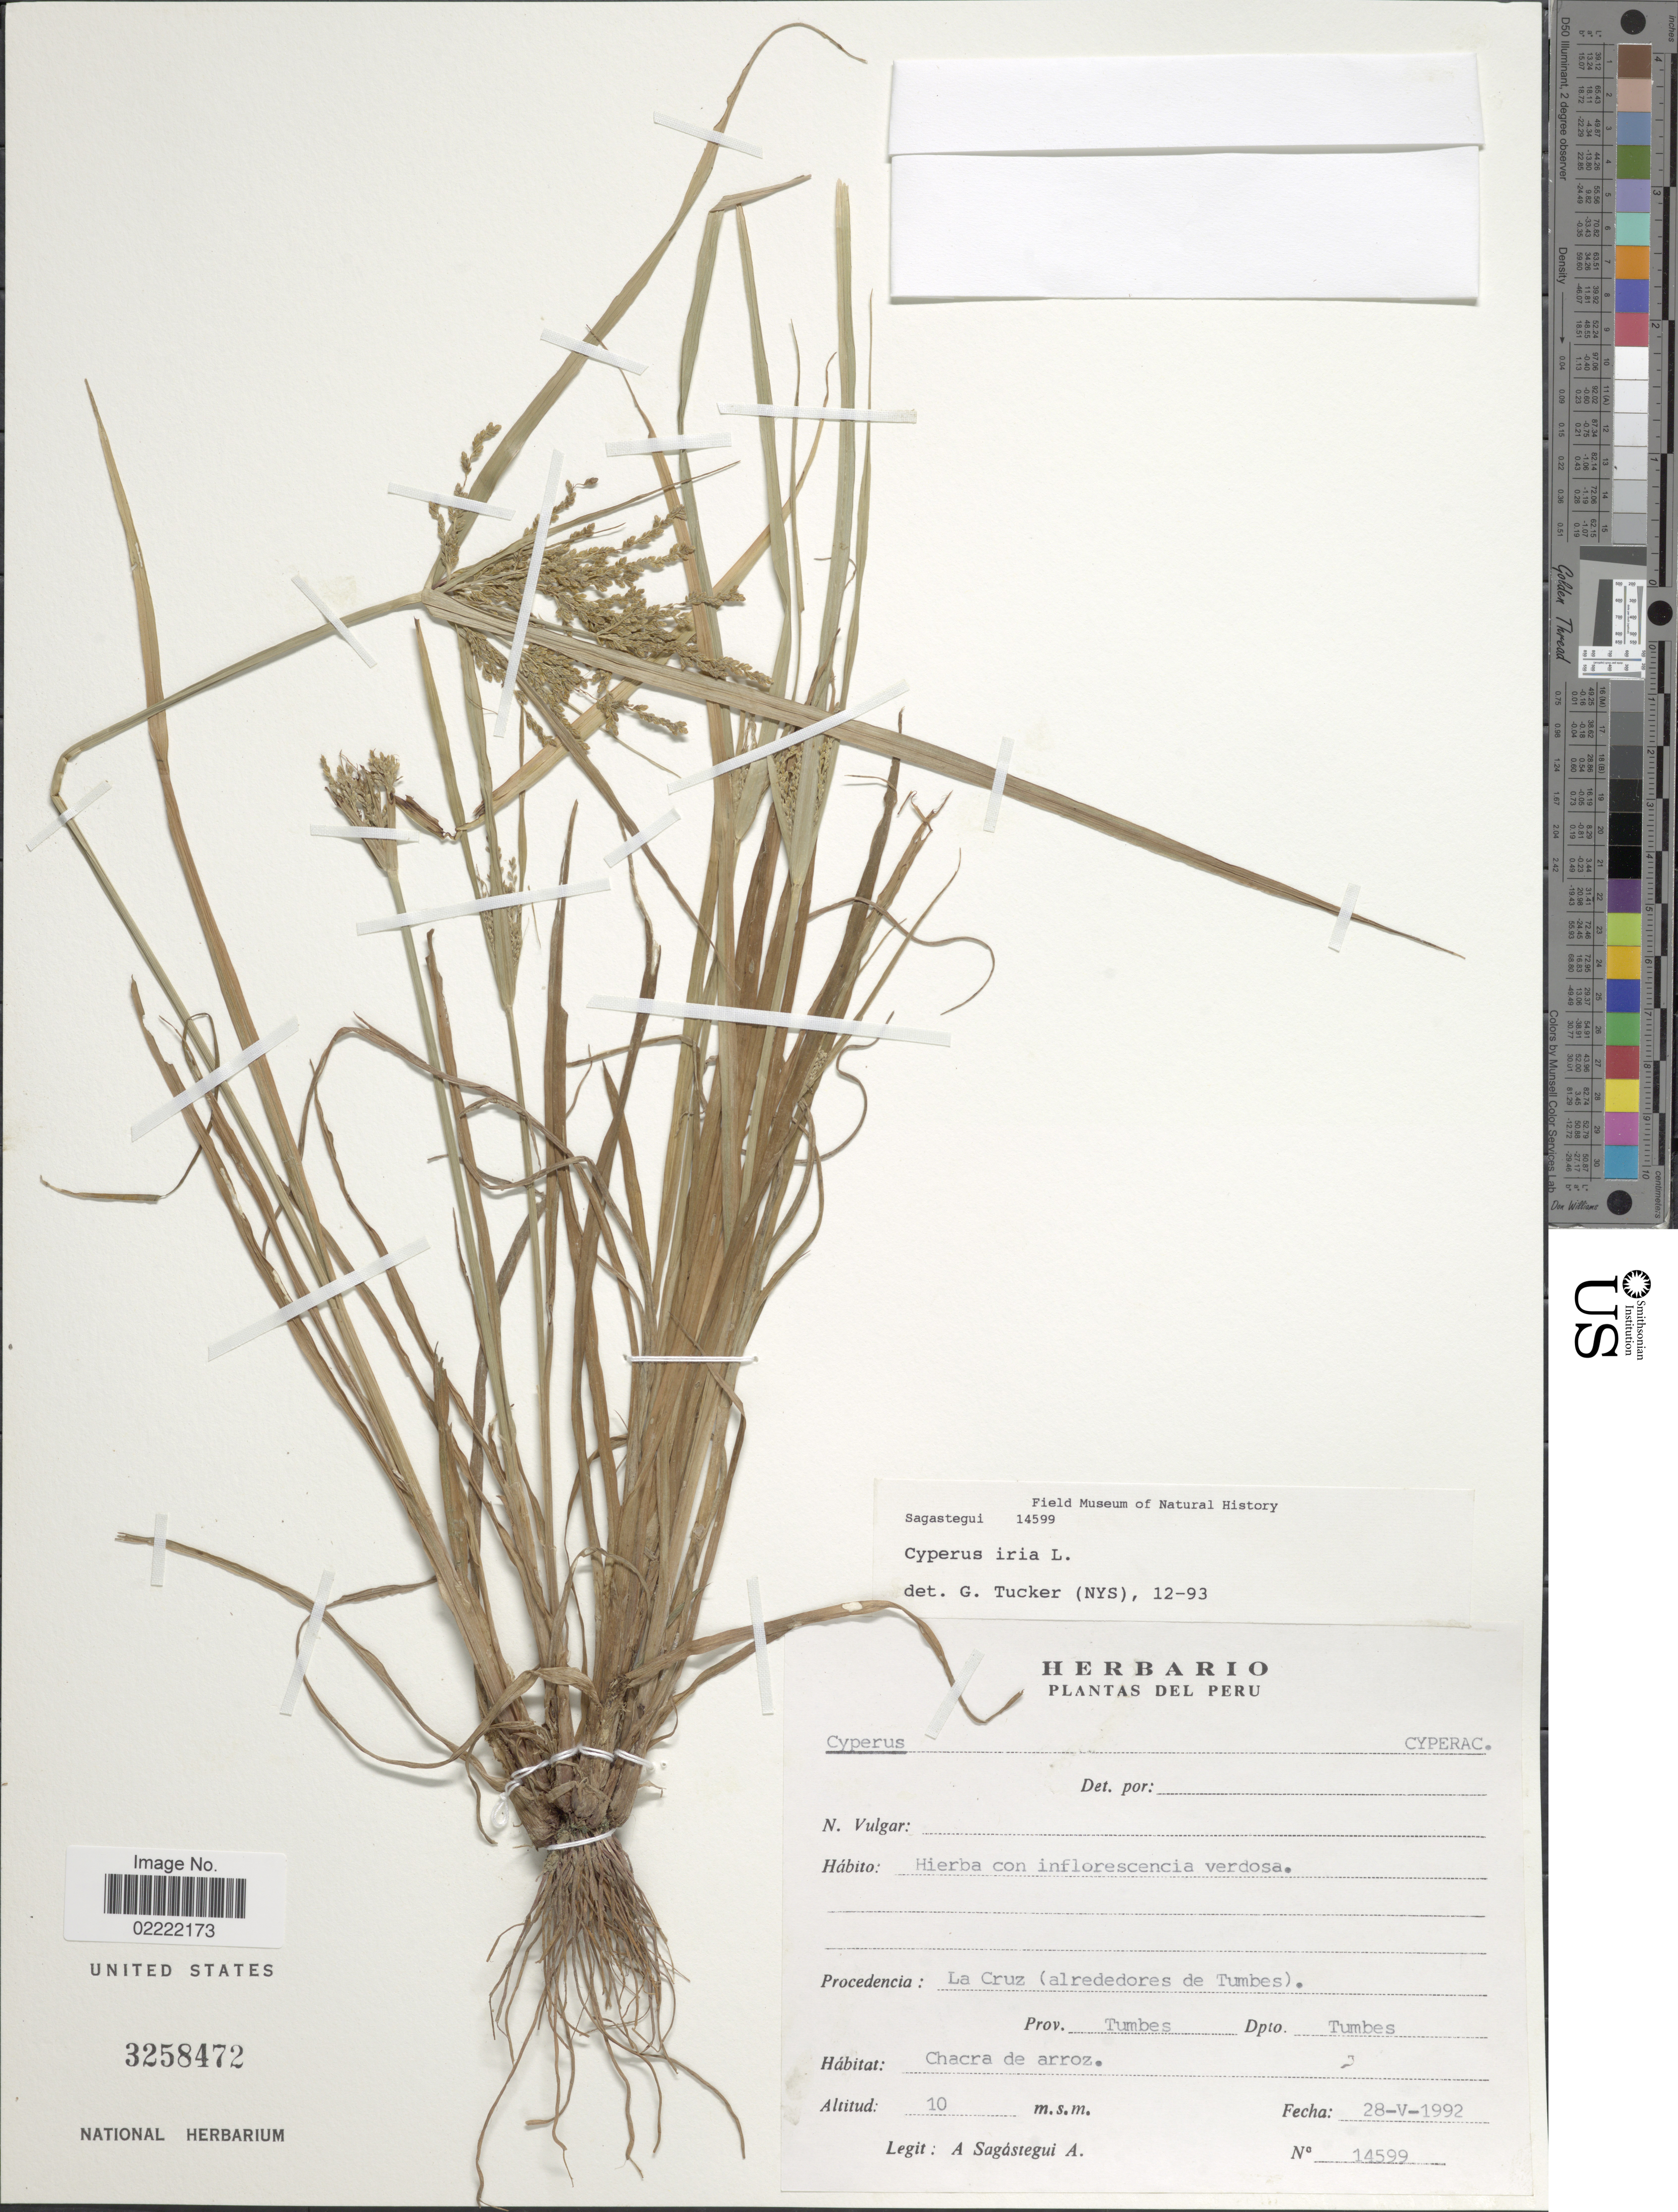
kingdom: Plantae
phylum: Tracheophyta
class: Liliopsida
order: Poales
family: Cyperaceae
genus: Cyperus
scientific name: Cyperus iria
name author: L.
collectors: A. Sagástegui A.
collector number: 14599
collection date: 1992-05-28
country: Peru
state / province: Tumbes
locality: Procedencia: La Cruz (alredores de Tumbes) Dpto. Tumbes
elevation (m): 10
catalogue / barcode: US 3258472